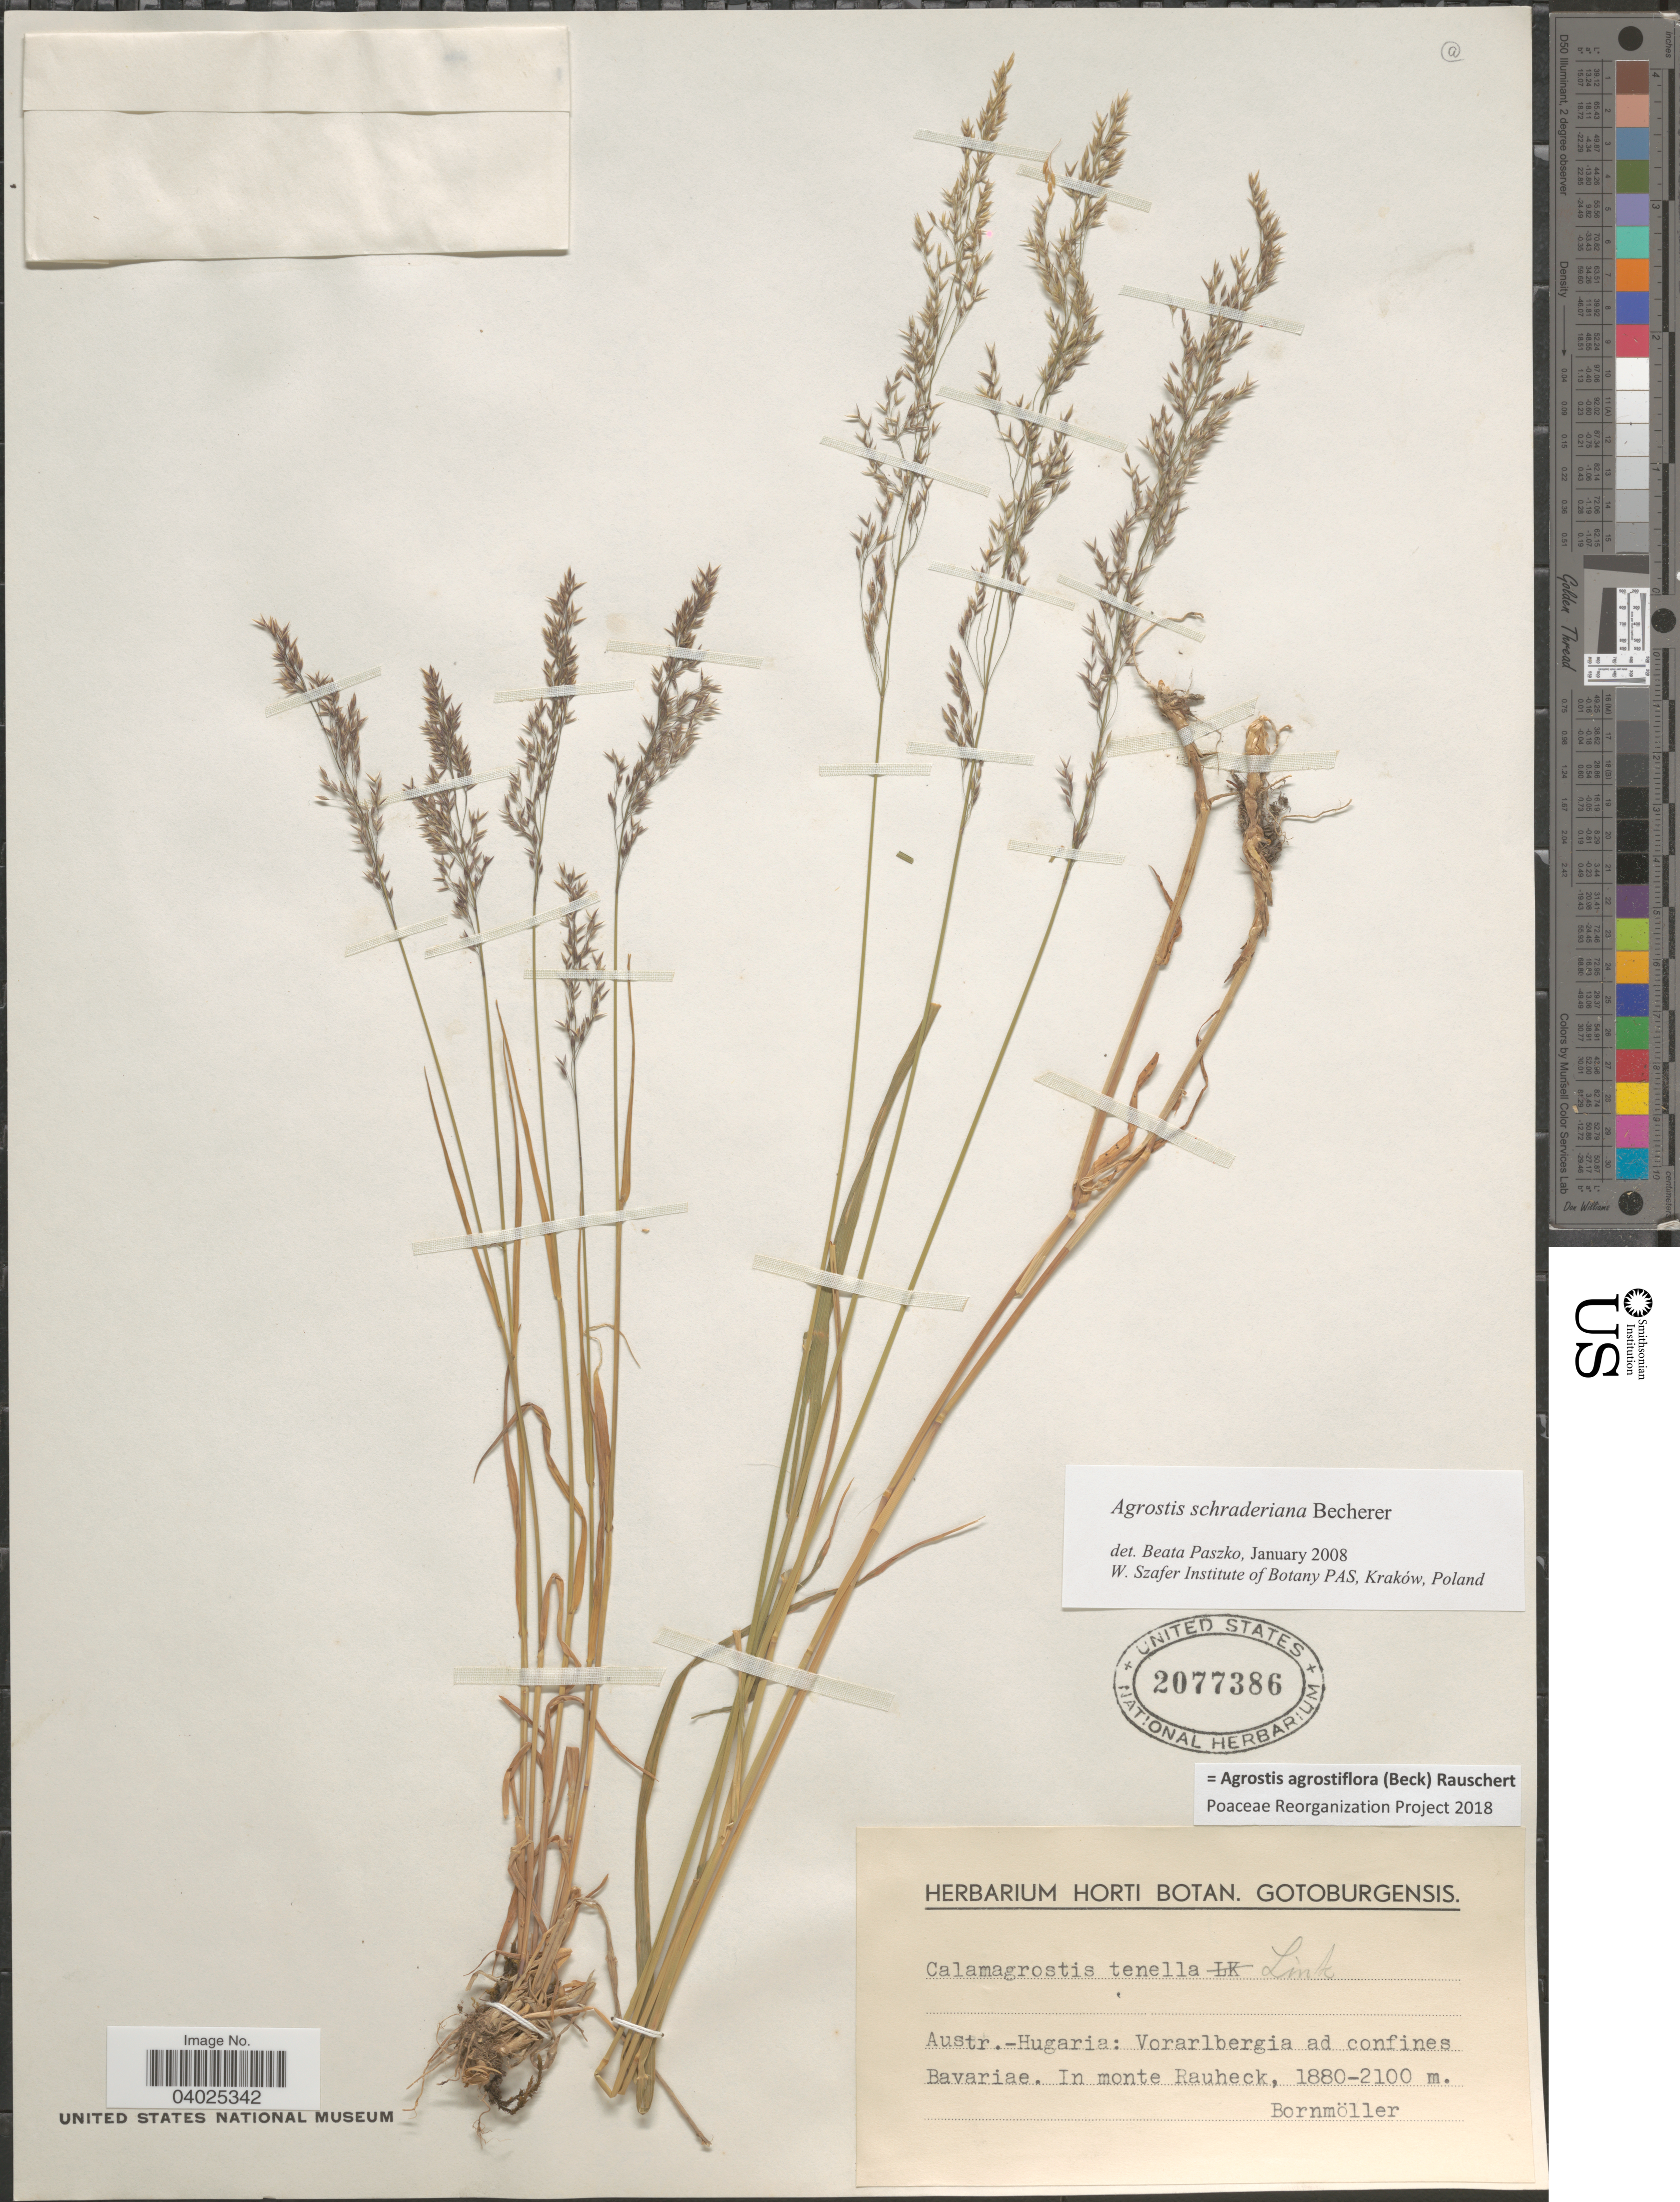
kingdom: Plantae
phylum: Tracheophyta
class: Liliopsida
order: Poales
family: Poaceae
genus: Agrostis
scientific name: Agrostis agrostiflora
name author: (Beck) Rauschert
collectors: Bornmüller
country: Austria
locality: Austr.-Hugaria: Vorarlbergia ad confines Bavariae. In monte Rauheck.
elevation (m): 1880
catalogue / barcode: US 2077386